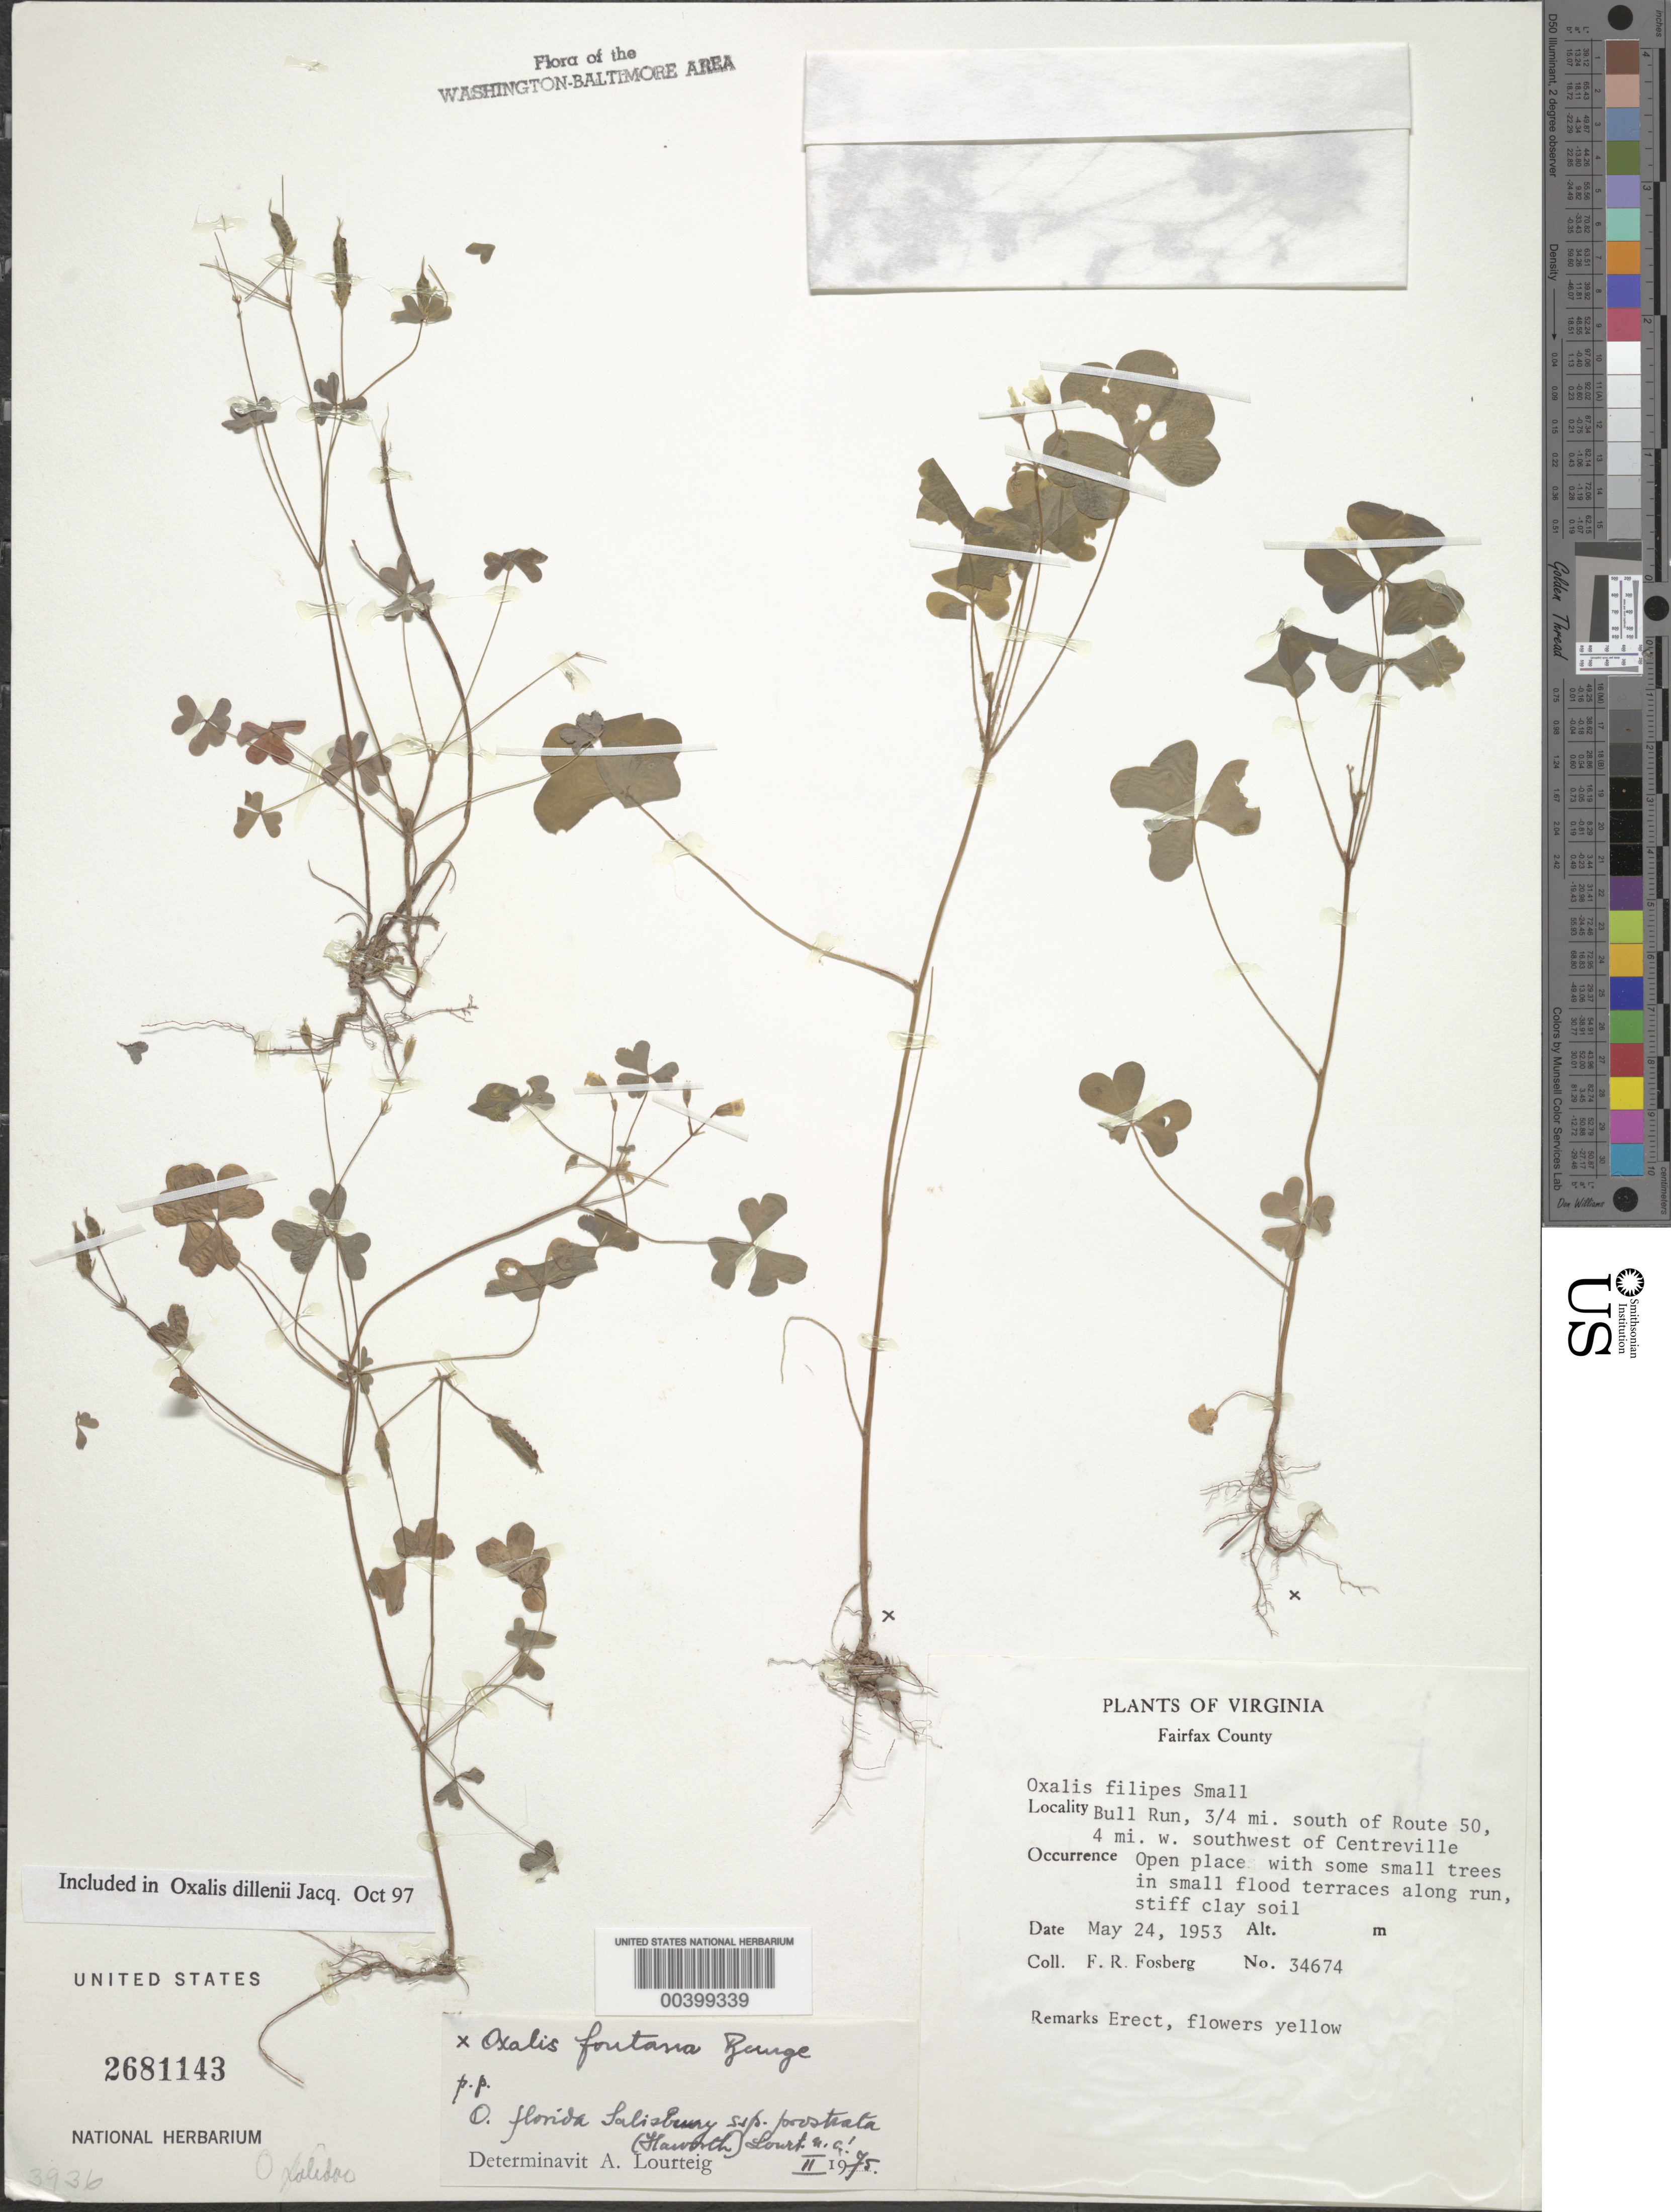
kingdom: Plantae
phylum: Tracheophyta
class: Magnoliopsida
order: Oxalidales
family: Oxalidaceae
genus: Oxalis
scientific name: Oxalis dillenii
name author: Jacq.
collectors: F. R. Fosberg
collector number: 34674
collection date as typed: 24 May 1953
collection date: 1953-05-24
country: United States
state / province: Virginia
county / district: Fairfax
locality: Bull Run, south of Route 50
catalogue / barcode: US 2681143